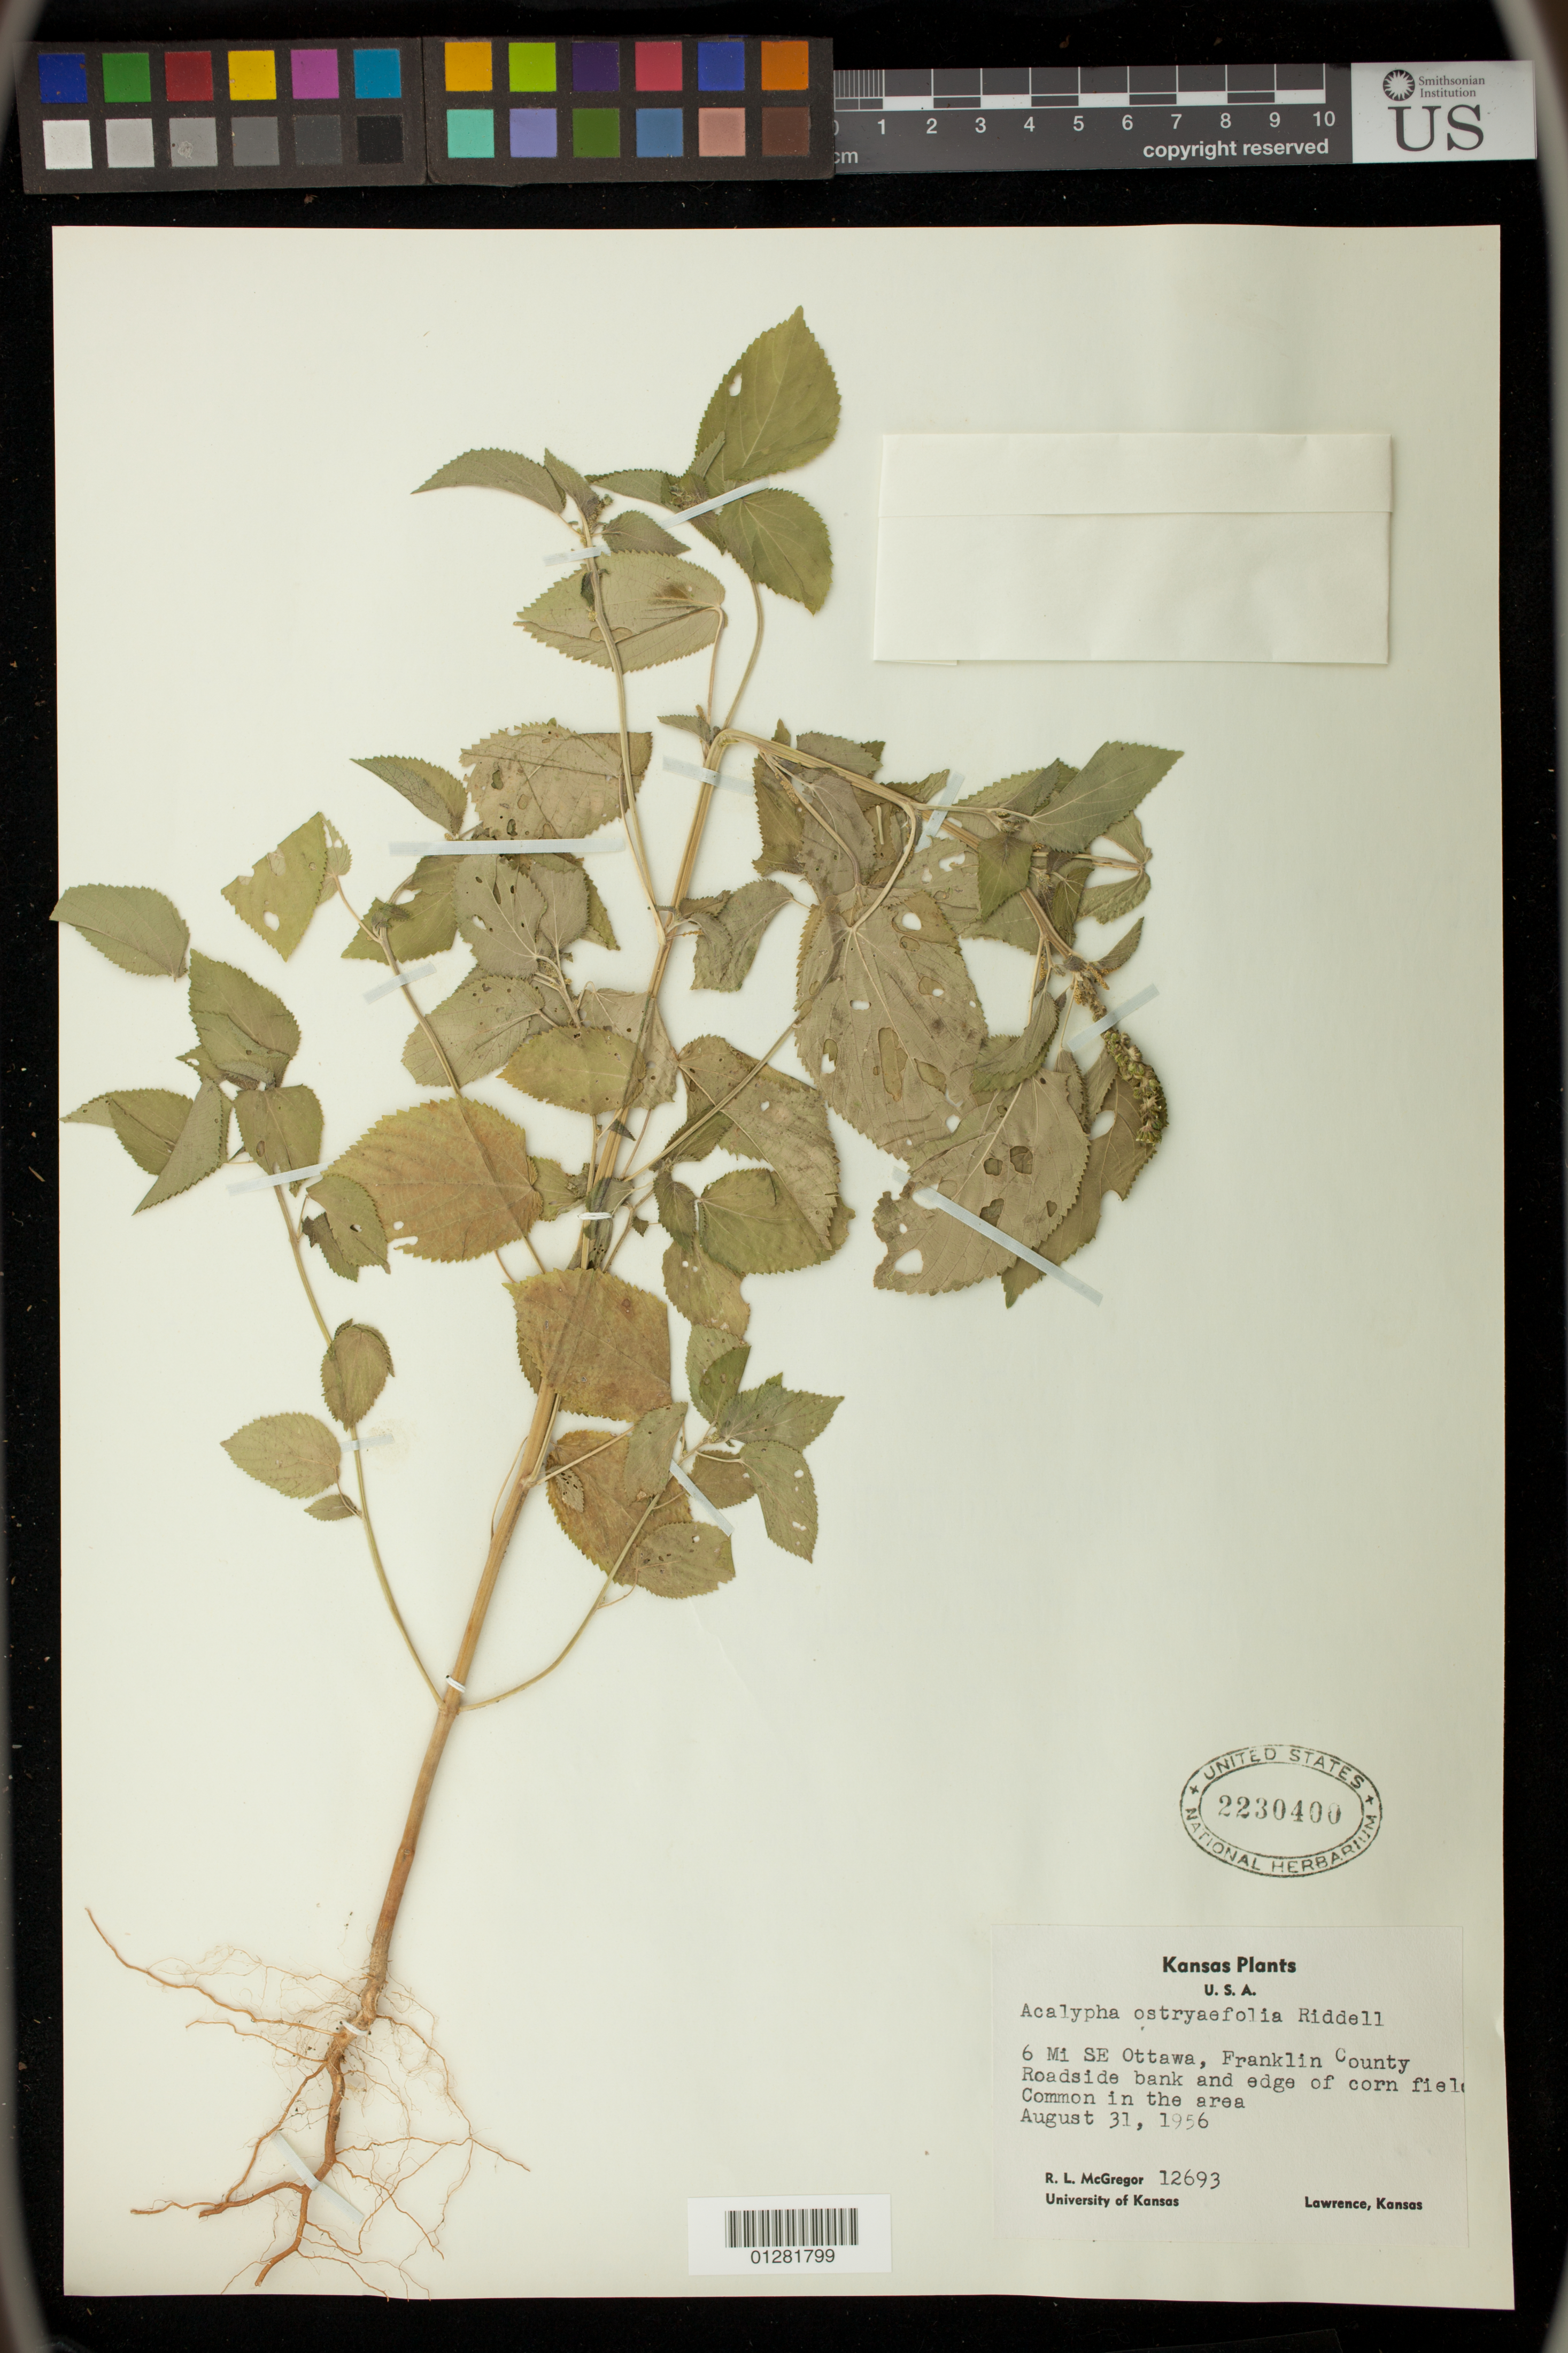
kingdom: Plantae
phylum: Tracheophyta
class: Magnoliopsida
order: Malpighiales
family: Euphorbiaceae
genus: Acalypha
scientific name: Acalypha ostryifolia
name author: Ridd.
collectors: R. McGregor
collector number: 12693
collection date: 1956-08-31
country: United States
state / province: Kansas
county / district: Franklin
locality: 6 Mi SE Ottawa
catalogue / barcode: US 2230400